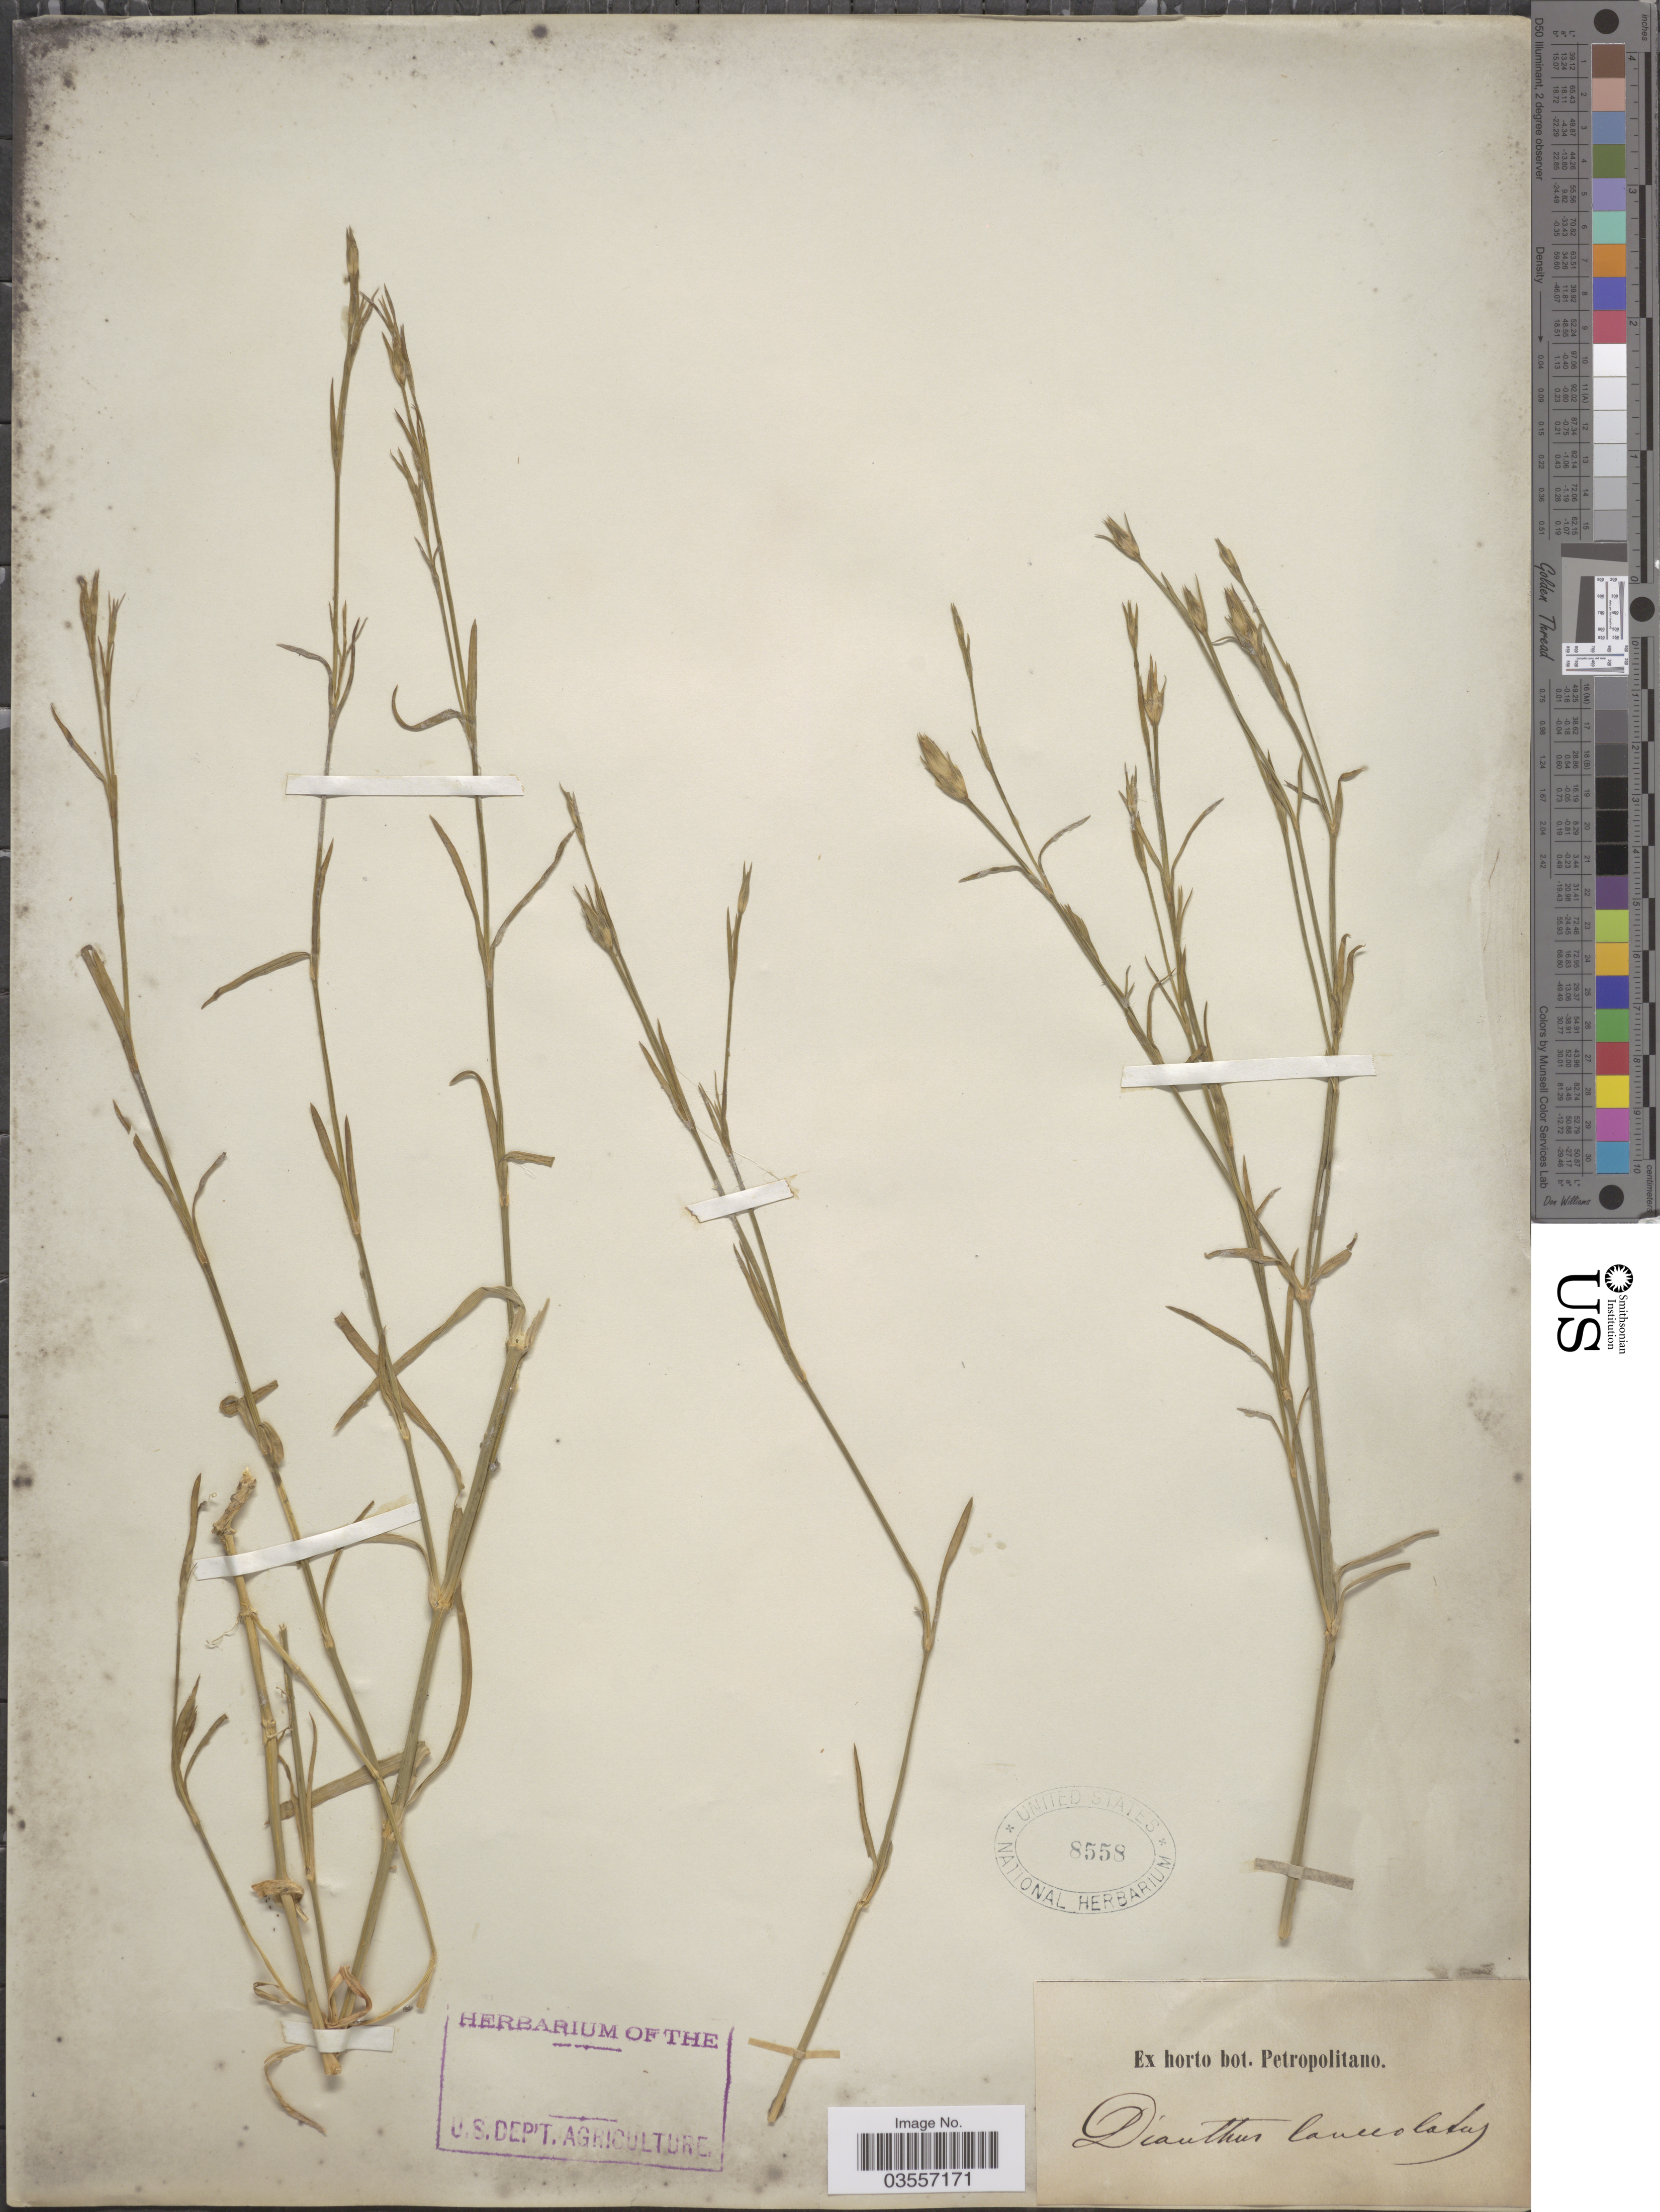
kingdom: Plantae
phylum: Tracheophyta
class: Magnoliopsida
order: Caryophyllales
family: Caryophyllaceae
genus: Dianthus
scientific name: Dianthus lanceolatus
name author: Steven ex Rchb.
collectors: ex Horto Bot. Petropolitano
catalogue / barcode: US 8558